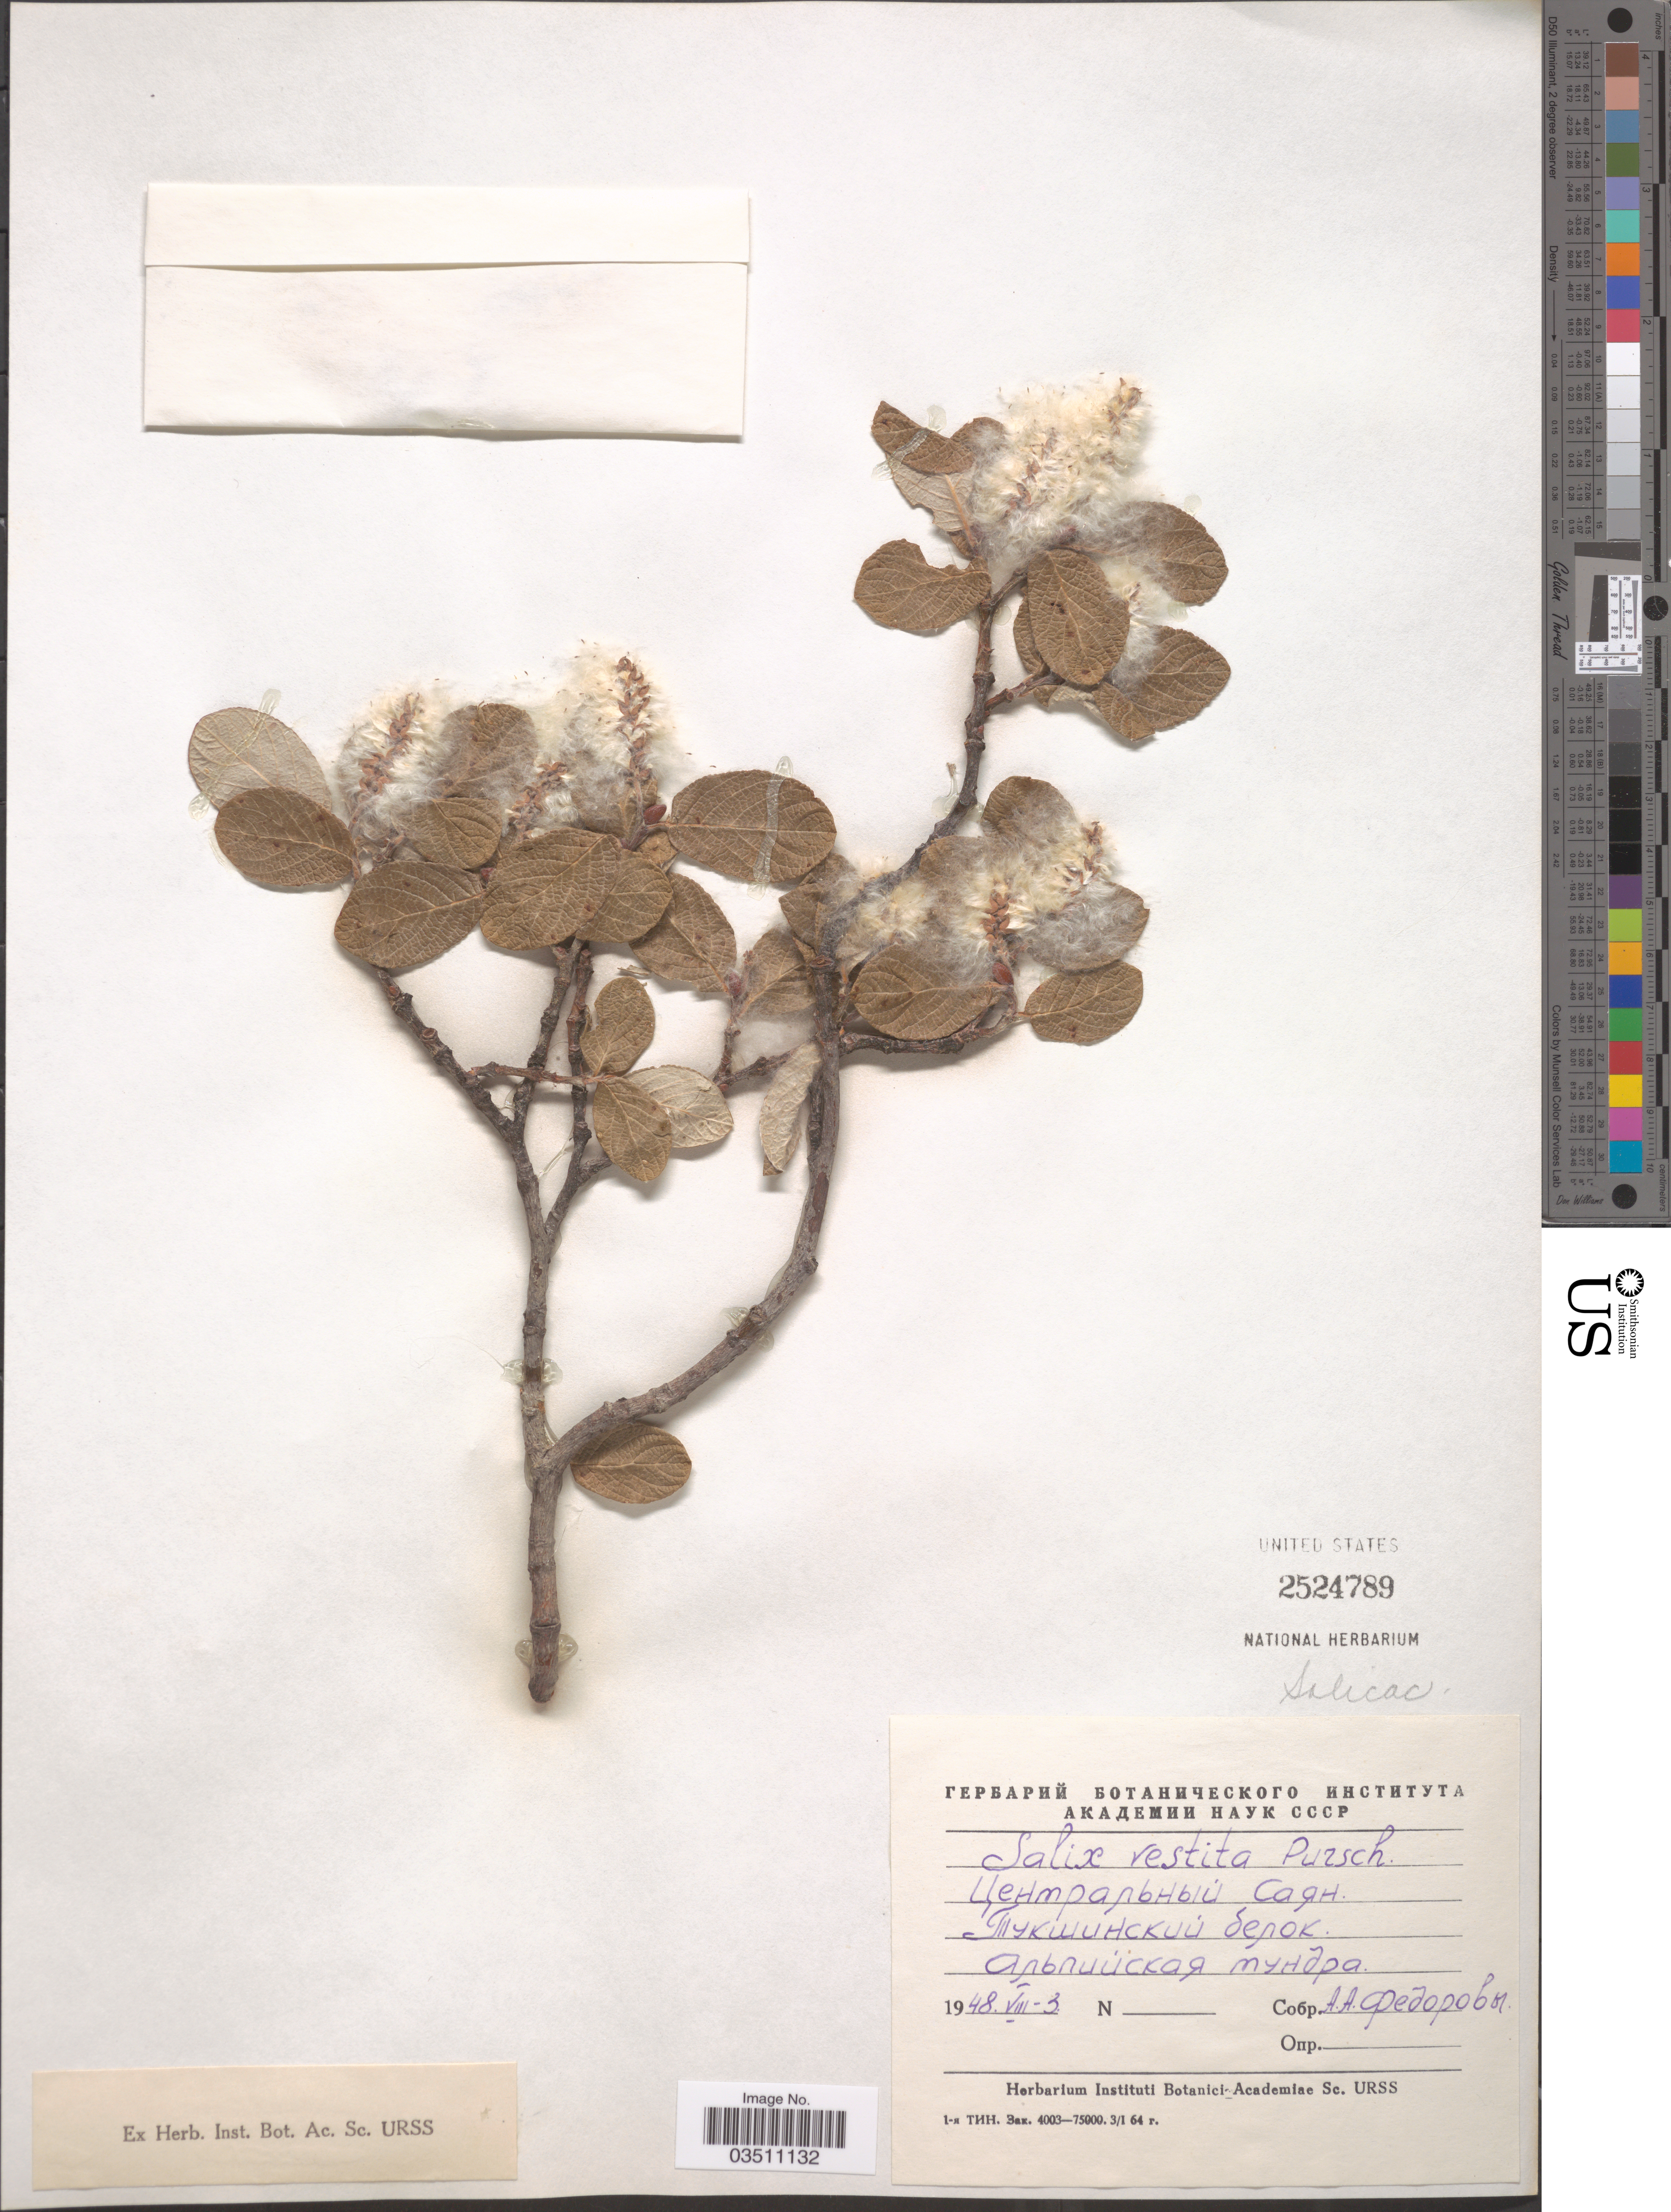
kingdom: Plantae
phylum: Tracheophyta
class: Magnoliopsida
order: Malpighiales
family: Salicaceae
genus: Salix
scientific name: Salix vestita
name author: Pursh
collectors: A. Fedorova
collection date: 1948-08-03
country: Russian Federation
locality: Central Sayan Mountains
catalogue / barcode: US 2524789